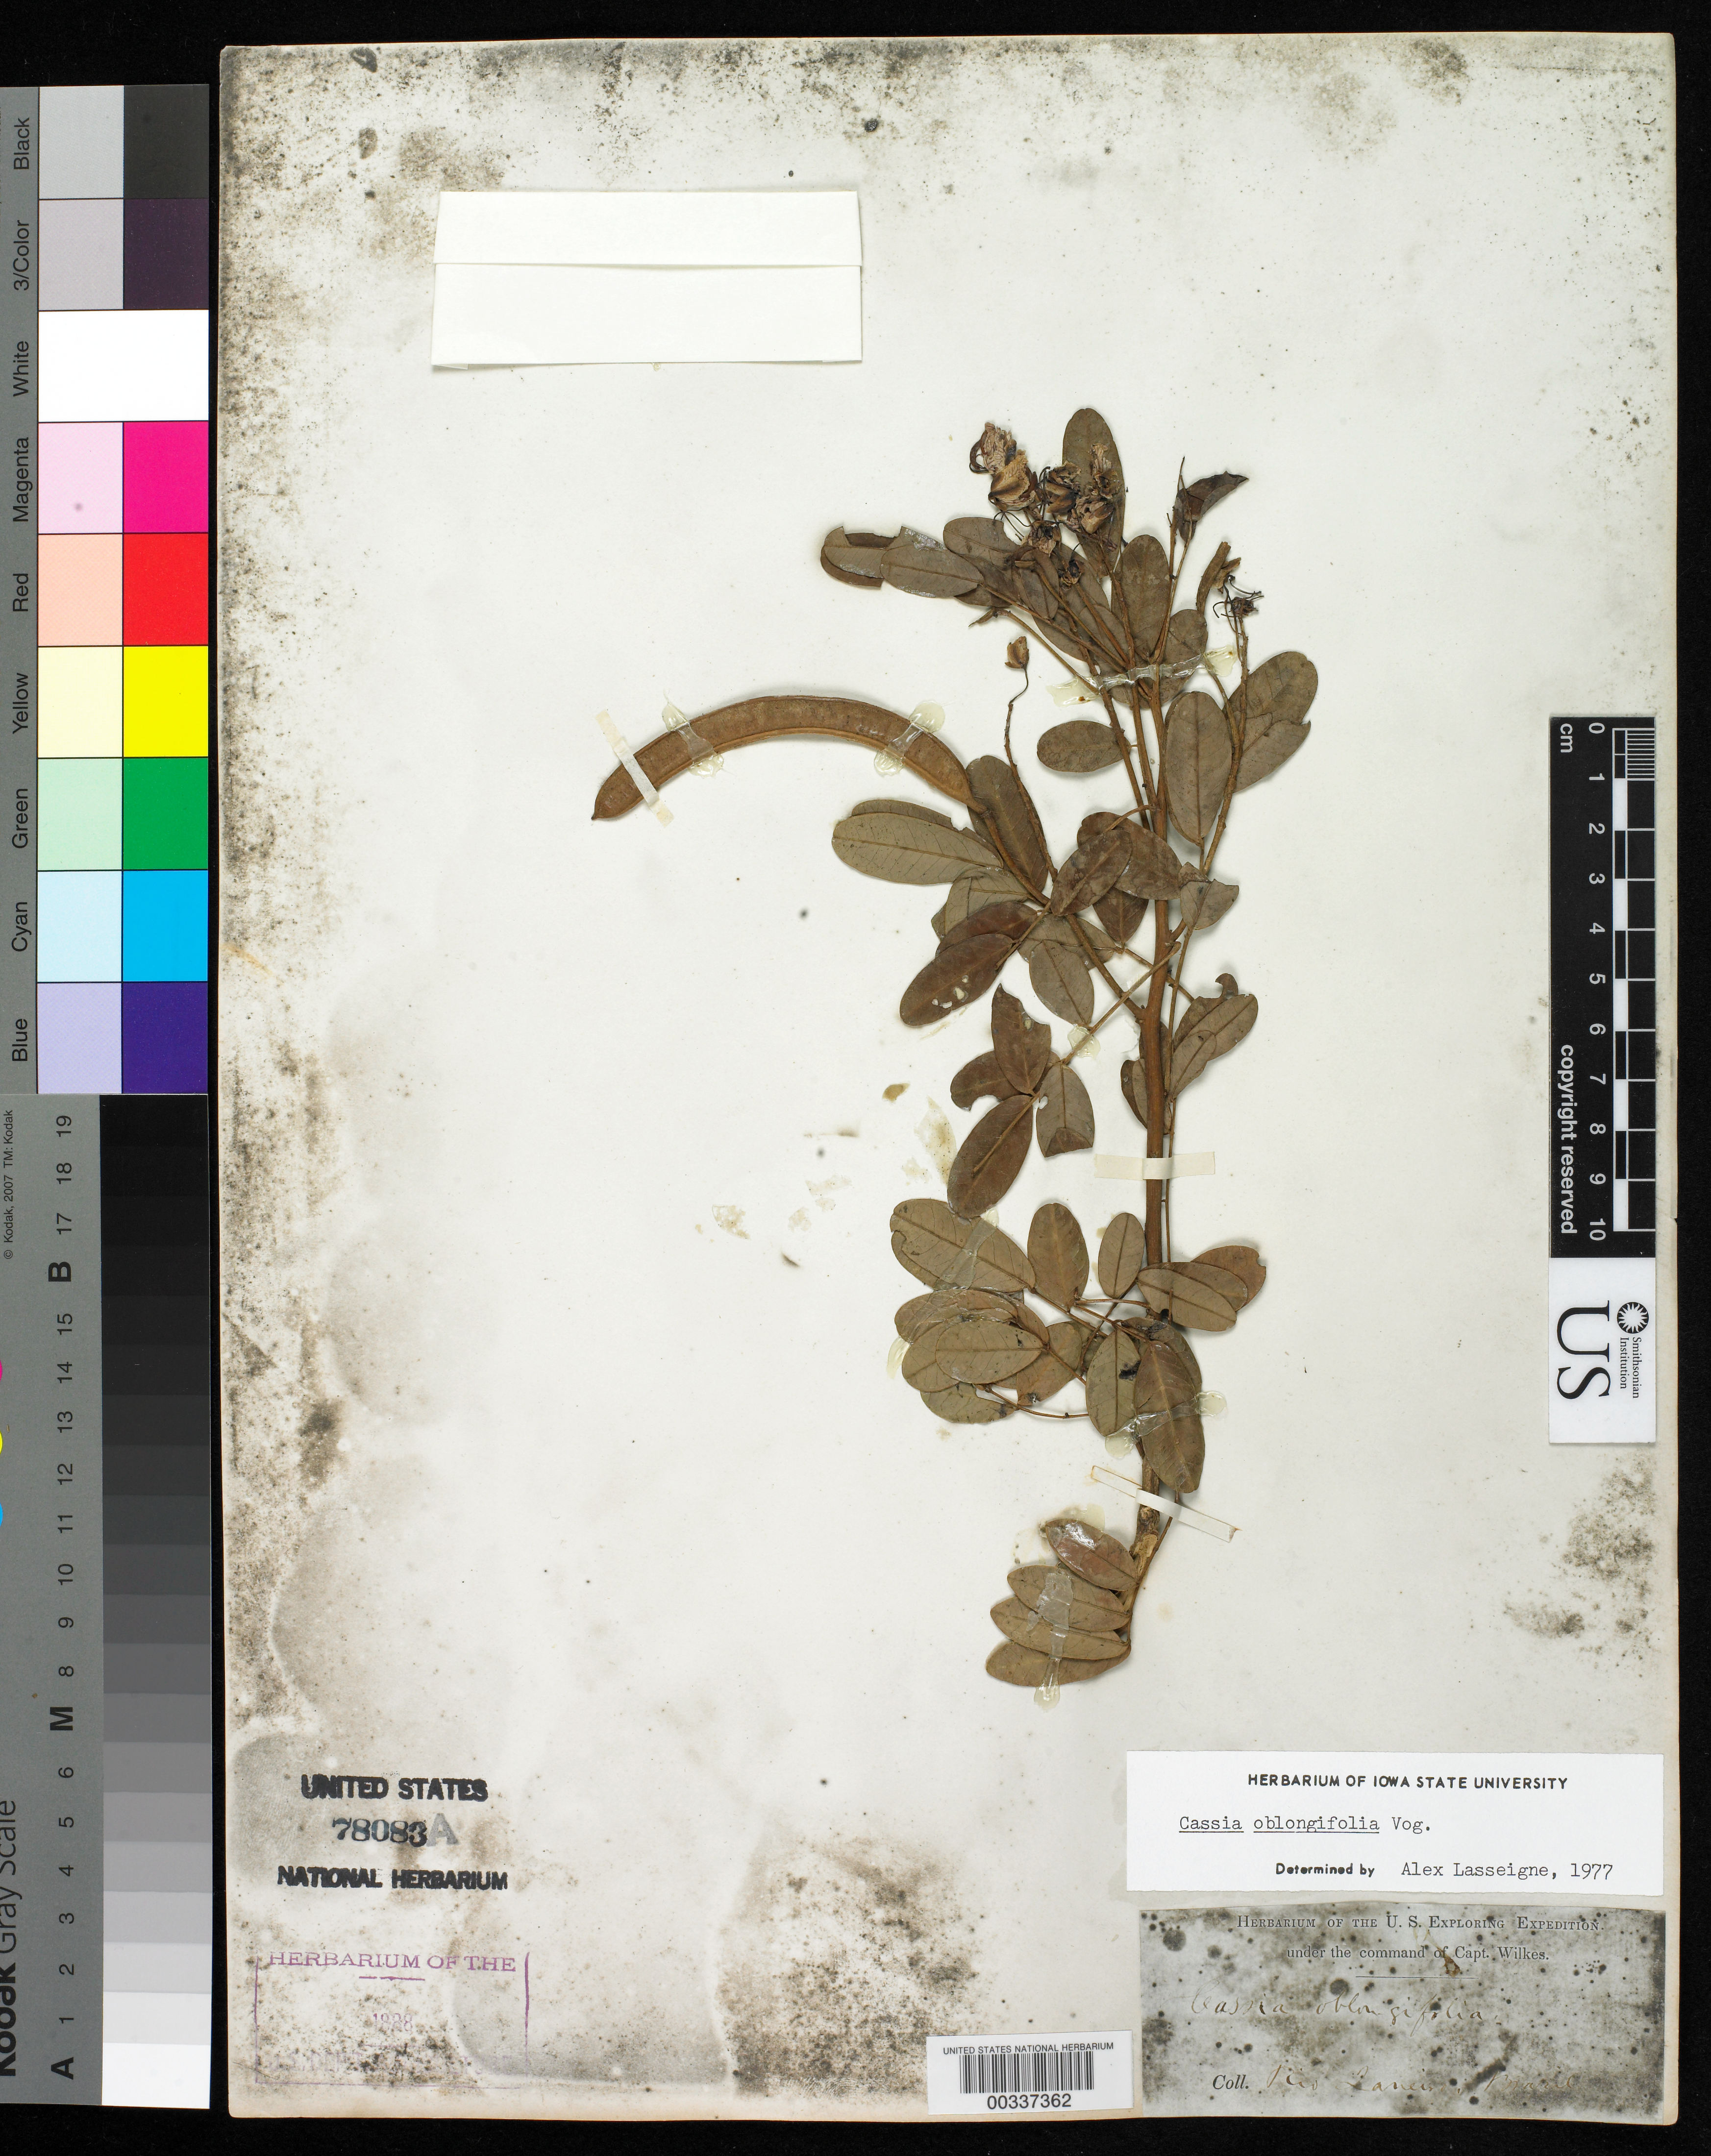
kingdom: Plantae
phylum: Tracheophyta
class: Magnoliopsida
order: Fabales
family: Fabaceae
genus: Senna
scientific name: Senna oblongifolia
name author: (Vogel) Irwin & Barneby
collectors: Wilkes Explor. Exped.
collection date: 1838/1842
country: Brazil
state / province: Rio de Janeiro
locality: Rio janeiro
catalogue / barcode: US 78083A